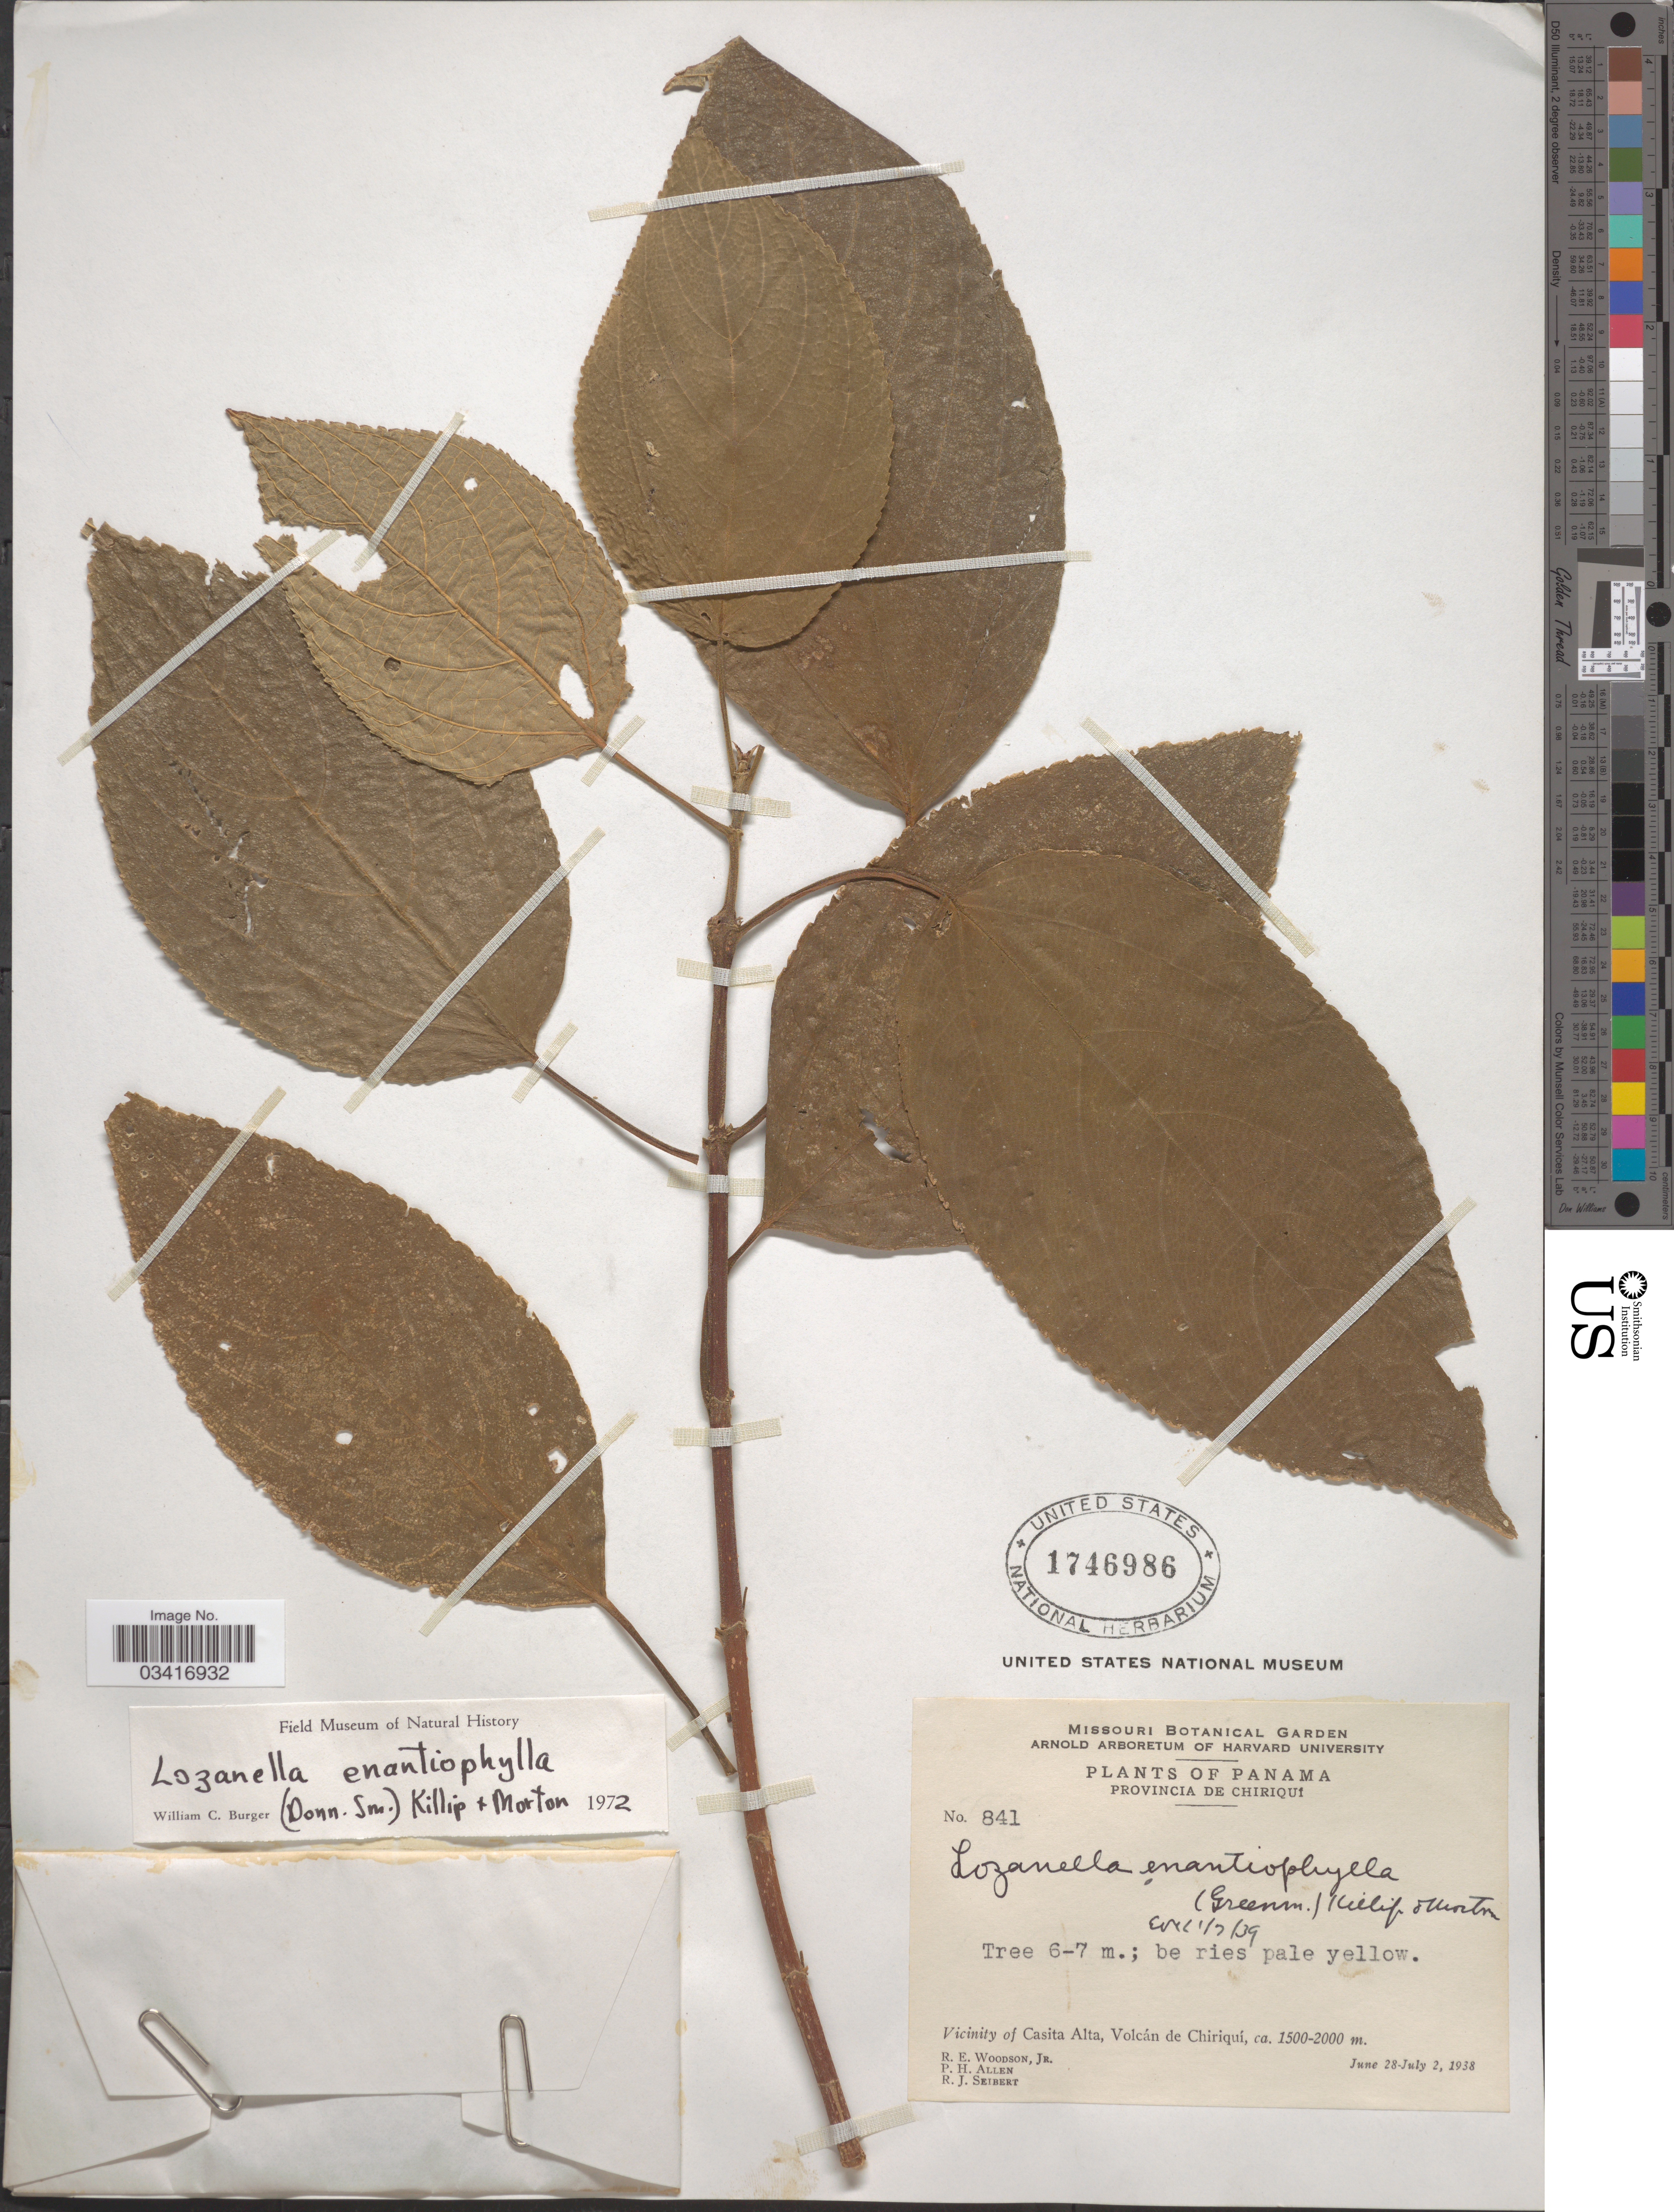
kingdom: Plantae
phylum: Tracheophyta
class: Magnoliopsida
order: Rosales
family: Cannabaceae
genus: Lozanella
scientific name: Lozanella enantiophylla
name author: (Donn. Sm.) Killip & C.V. Morton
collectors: R. E. Woodson, P. H. Allen & R. J. Seibert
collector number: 841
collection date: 1938-06-28/1938-07-02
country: Panama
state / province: Chiriqui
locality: Vicinity of Casita Alta, Volcán de Chiriquí.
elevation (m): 1500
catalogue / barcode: US 1746986